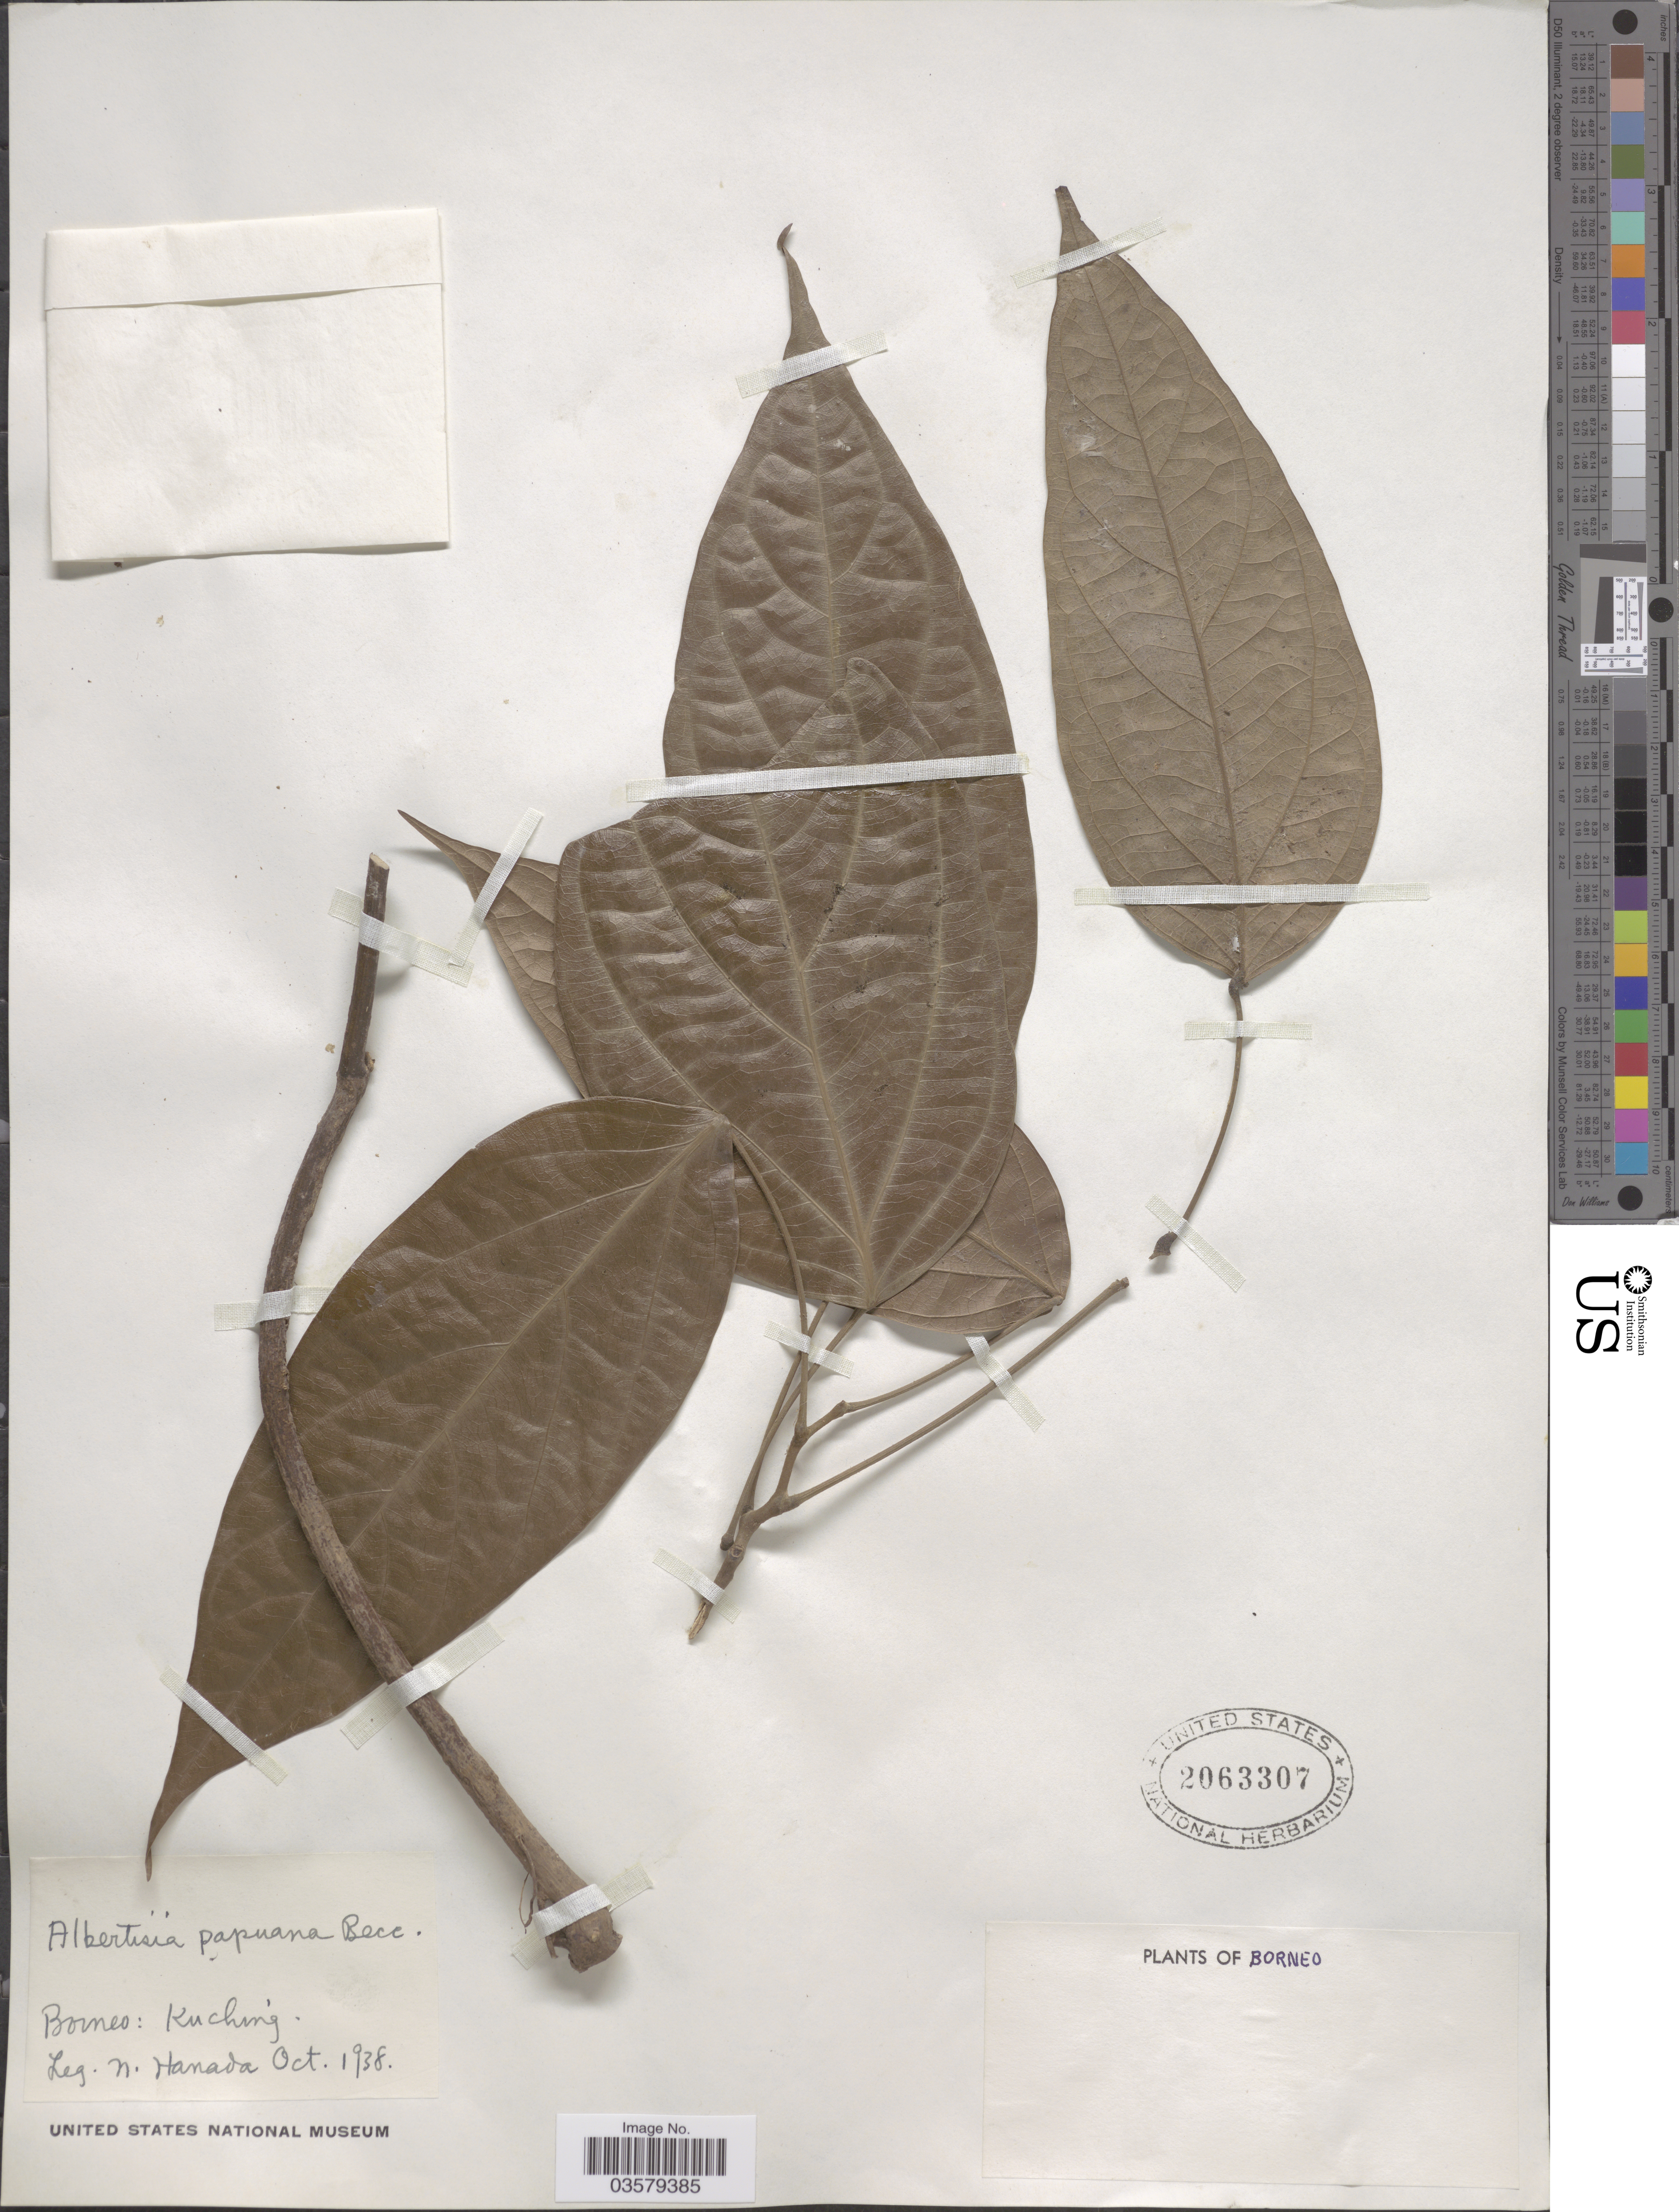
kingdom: Plantae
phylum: Tracheophyta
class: Magnoliopsida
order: Ranunculales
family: Menispermaceae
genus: Albertisia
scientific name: Albertisia papuana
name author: Becc.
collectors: N. Hanada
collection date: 1938-10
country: Malaysia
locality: Borneo: Kuching.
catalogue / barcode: US 2063307